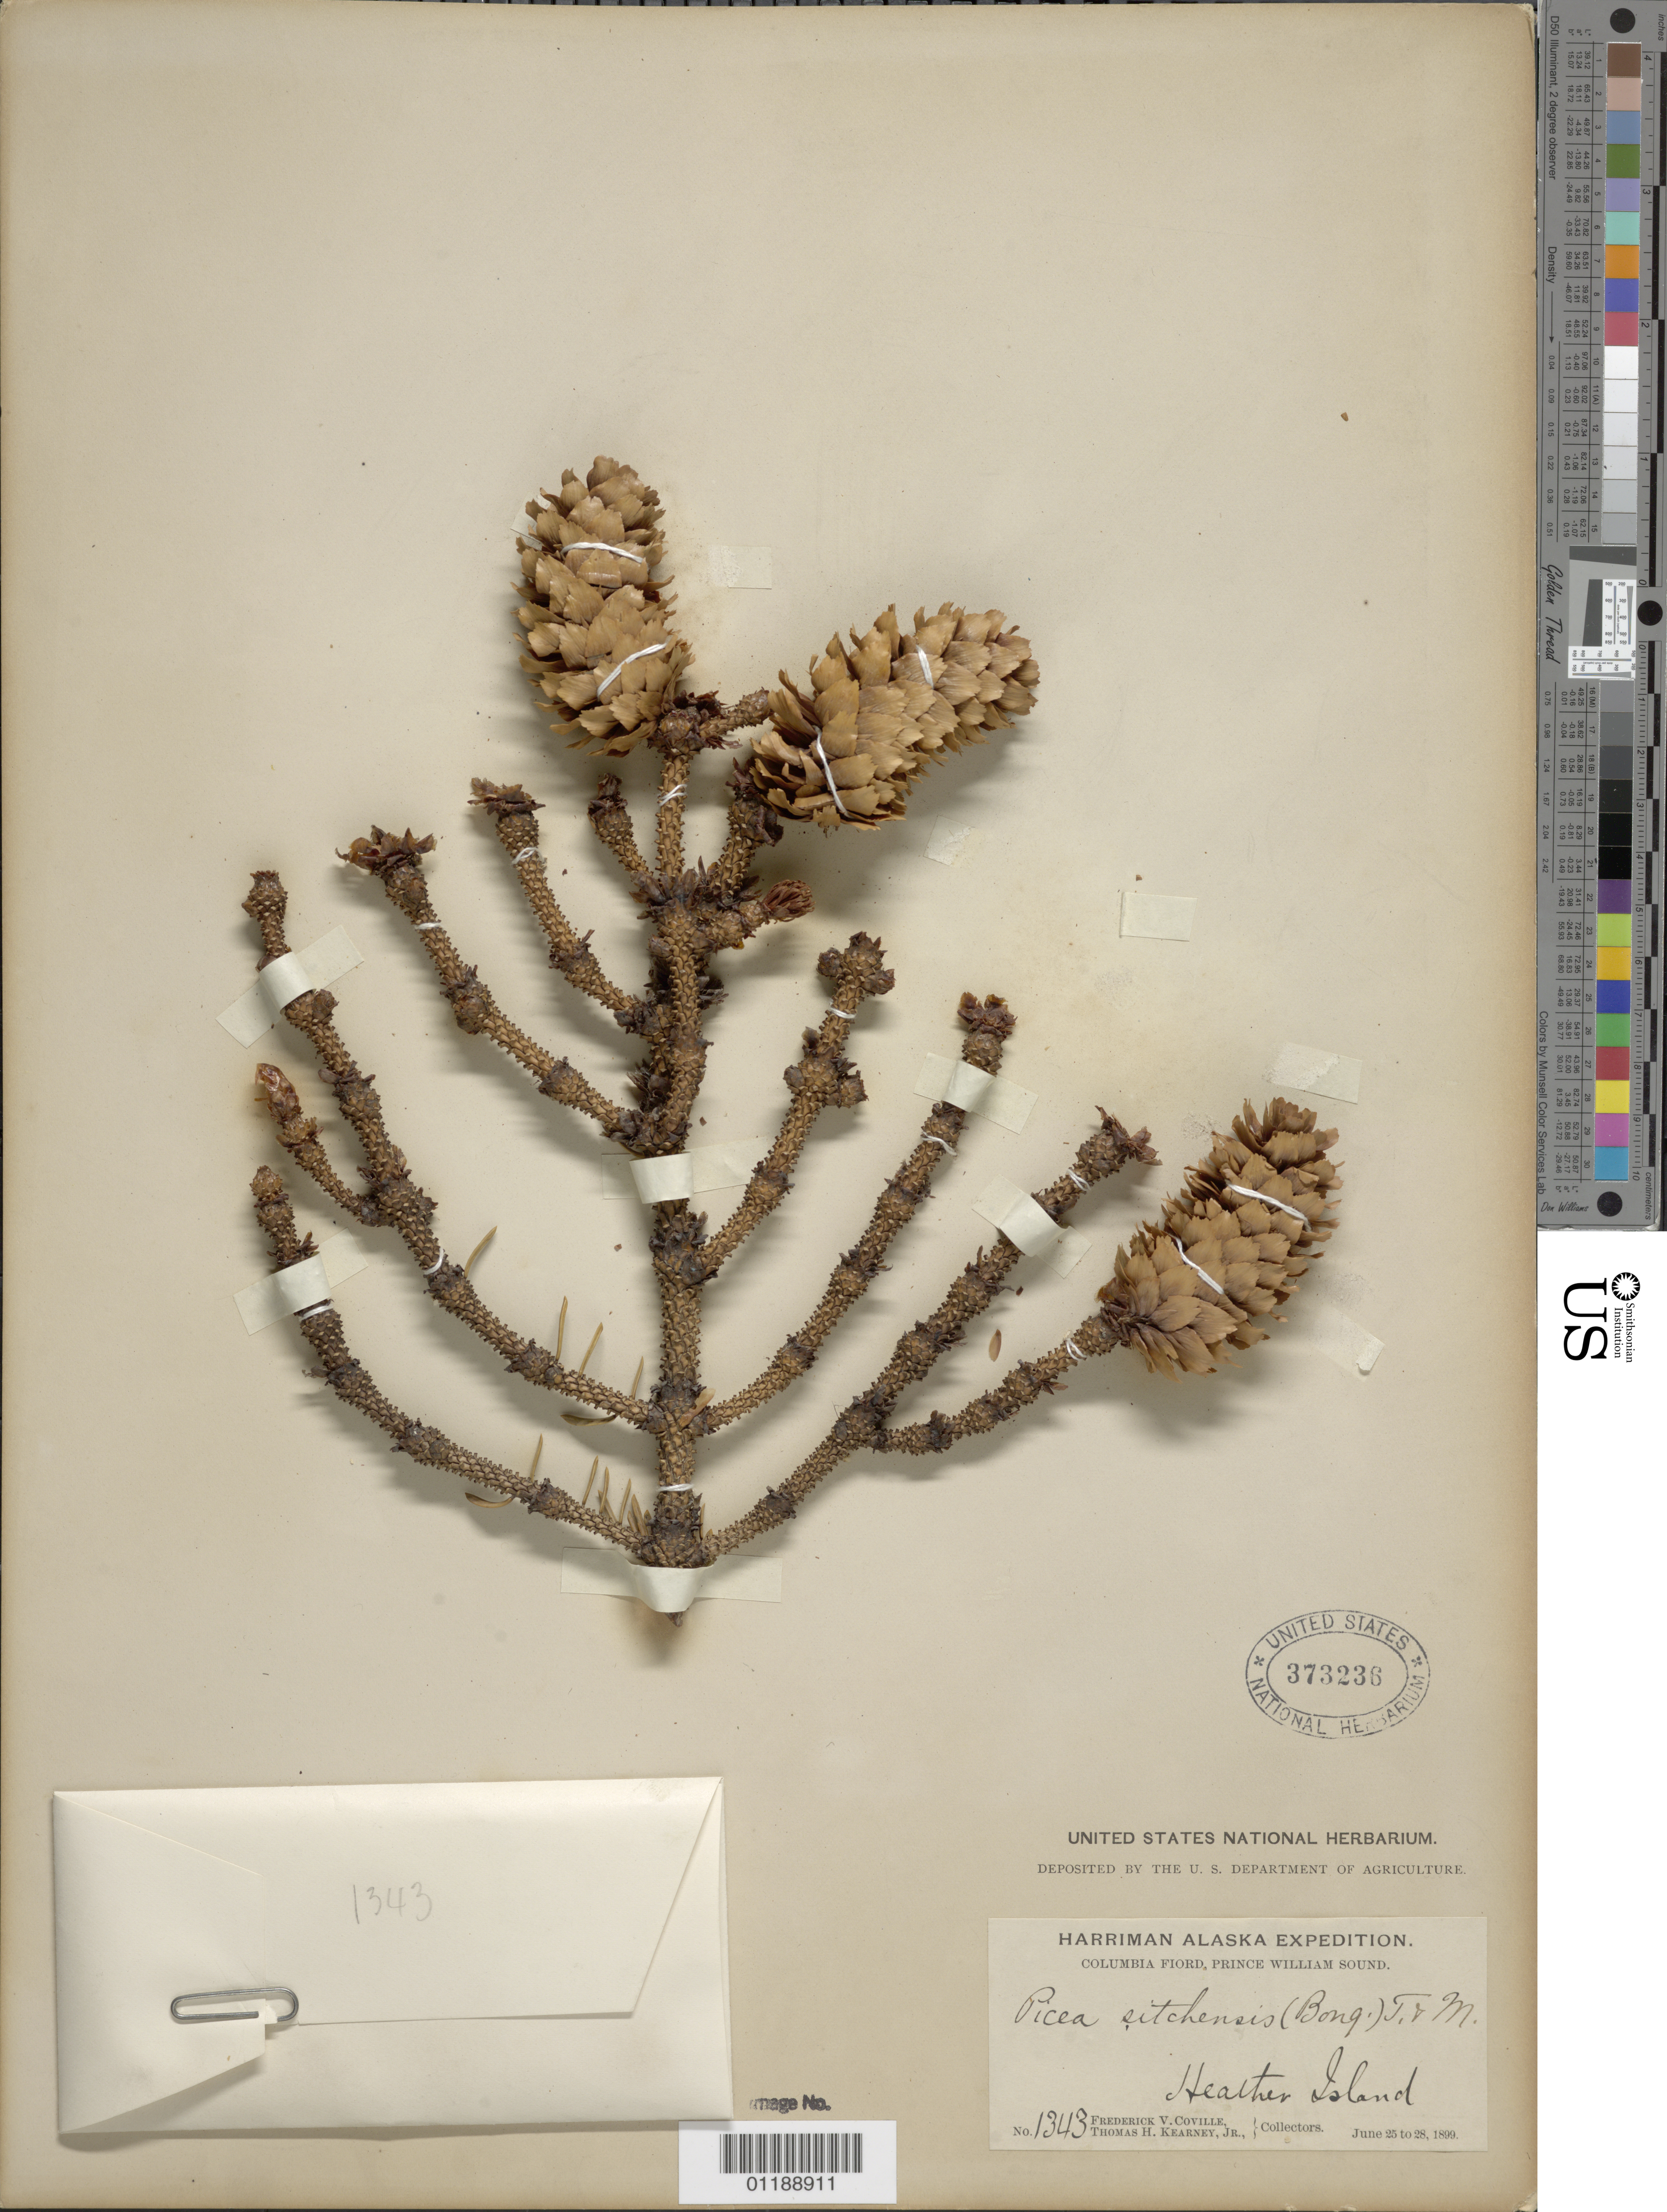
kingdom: Plantae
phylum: Tracheophyta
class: Pinopsida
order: Pinales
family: Pinaceae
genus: Picea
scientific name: Picea sitchensis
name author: (Bong.) Carrière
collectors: F. V. Coville & T. H. Kearney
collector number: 1343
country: United States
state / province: Alaska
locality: Columbia Fiord, Prince William Sound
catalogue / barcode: US 373236